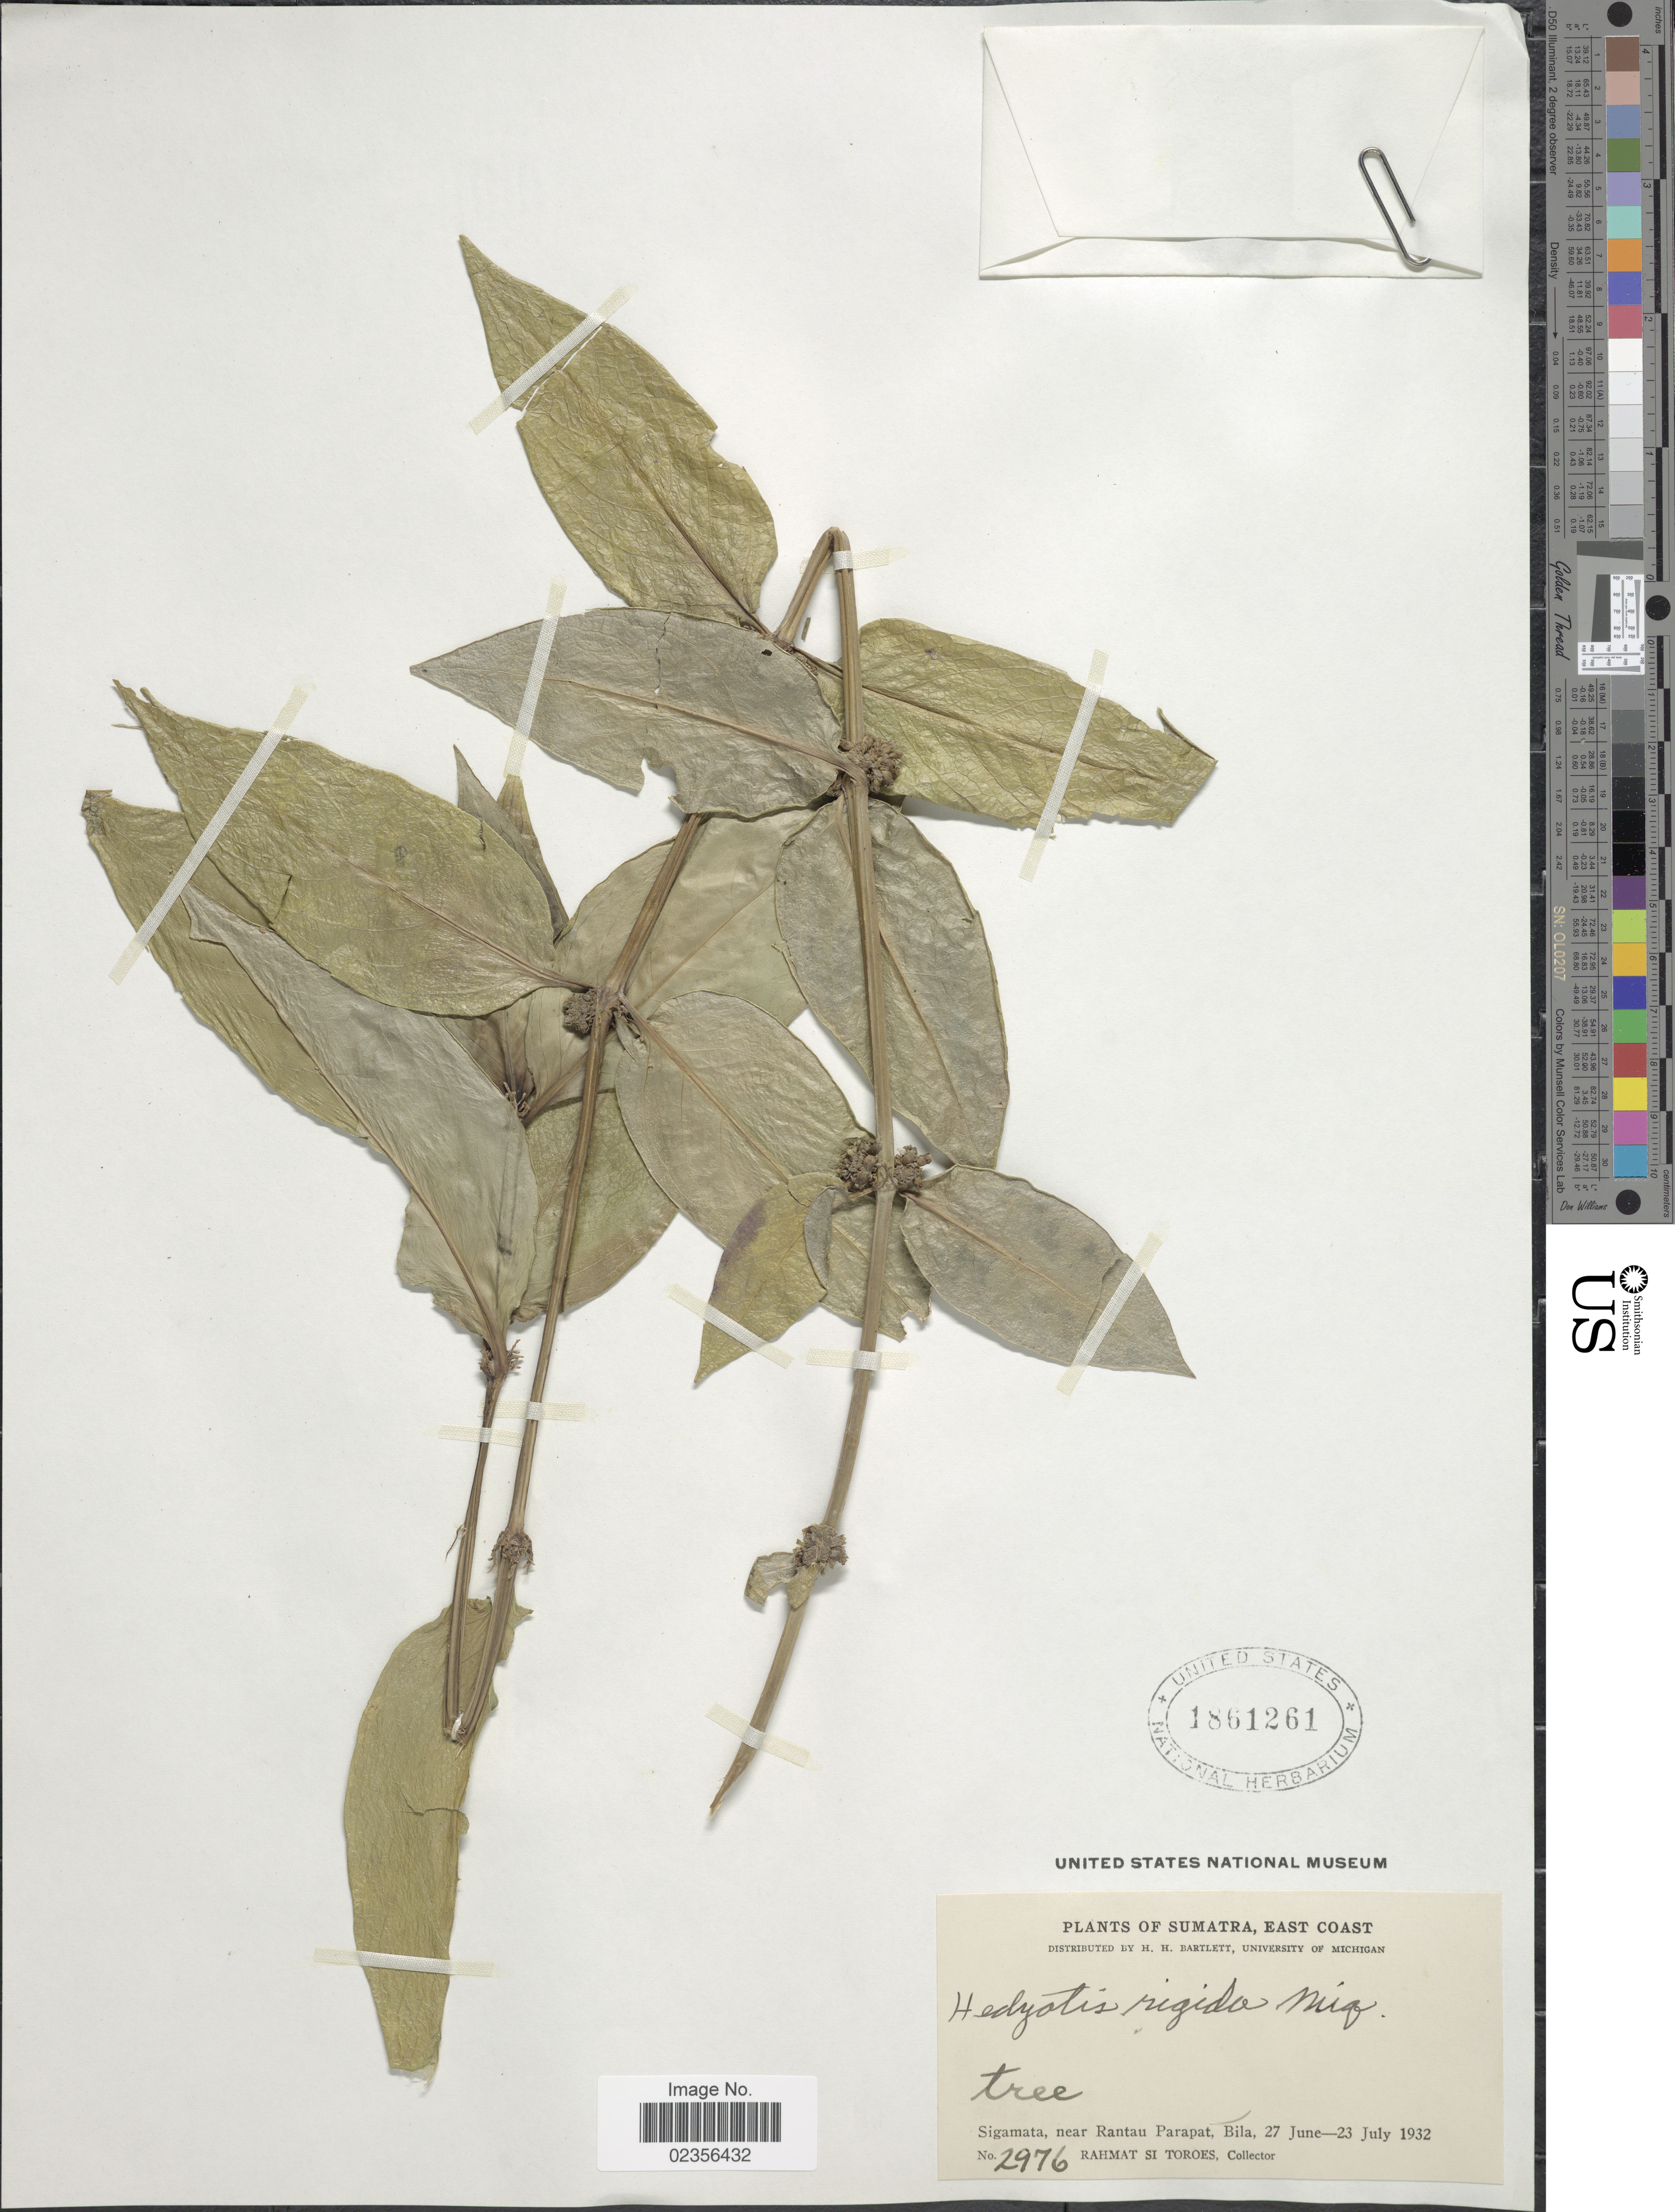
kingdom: Plantae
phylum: Tracheophyta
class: Magnoliopsida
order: Gentianales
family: Rubiaceae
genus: Hedyotis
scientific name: Hedyotis rigida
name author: (Blume) Walp.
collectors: Rahmat Si Boeea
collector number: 2976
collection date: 1932-06-27/1932-07-23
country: Indonesia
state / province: Sumatra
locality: Sumatra, East Coast, Sigamata, near Rantau Parapat, Bila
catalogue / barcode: US 1861261